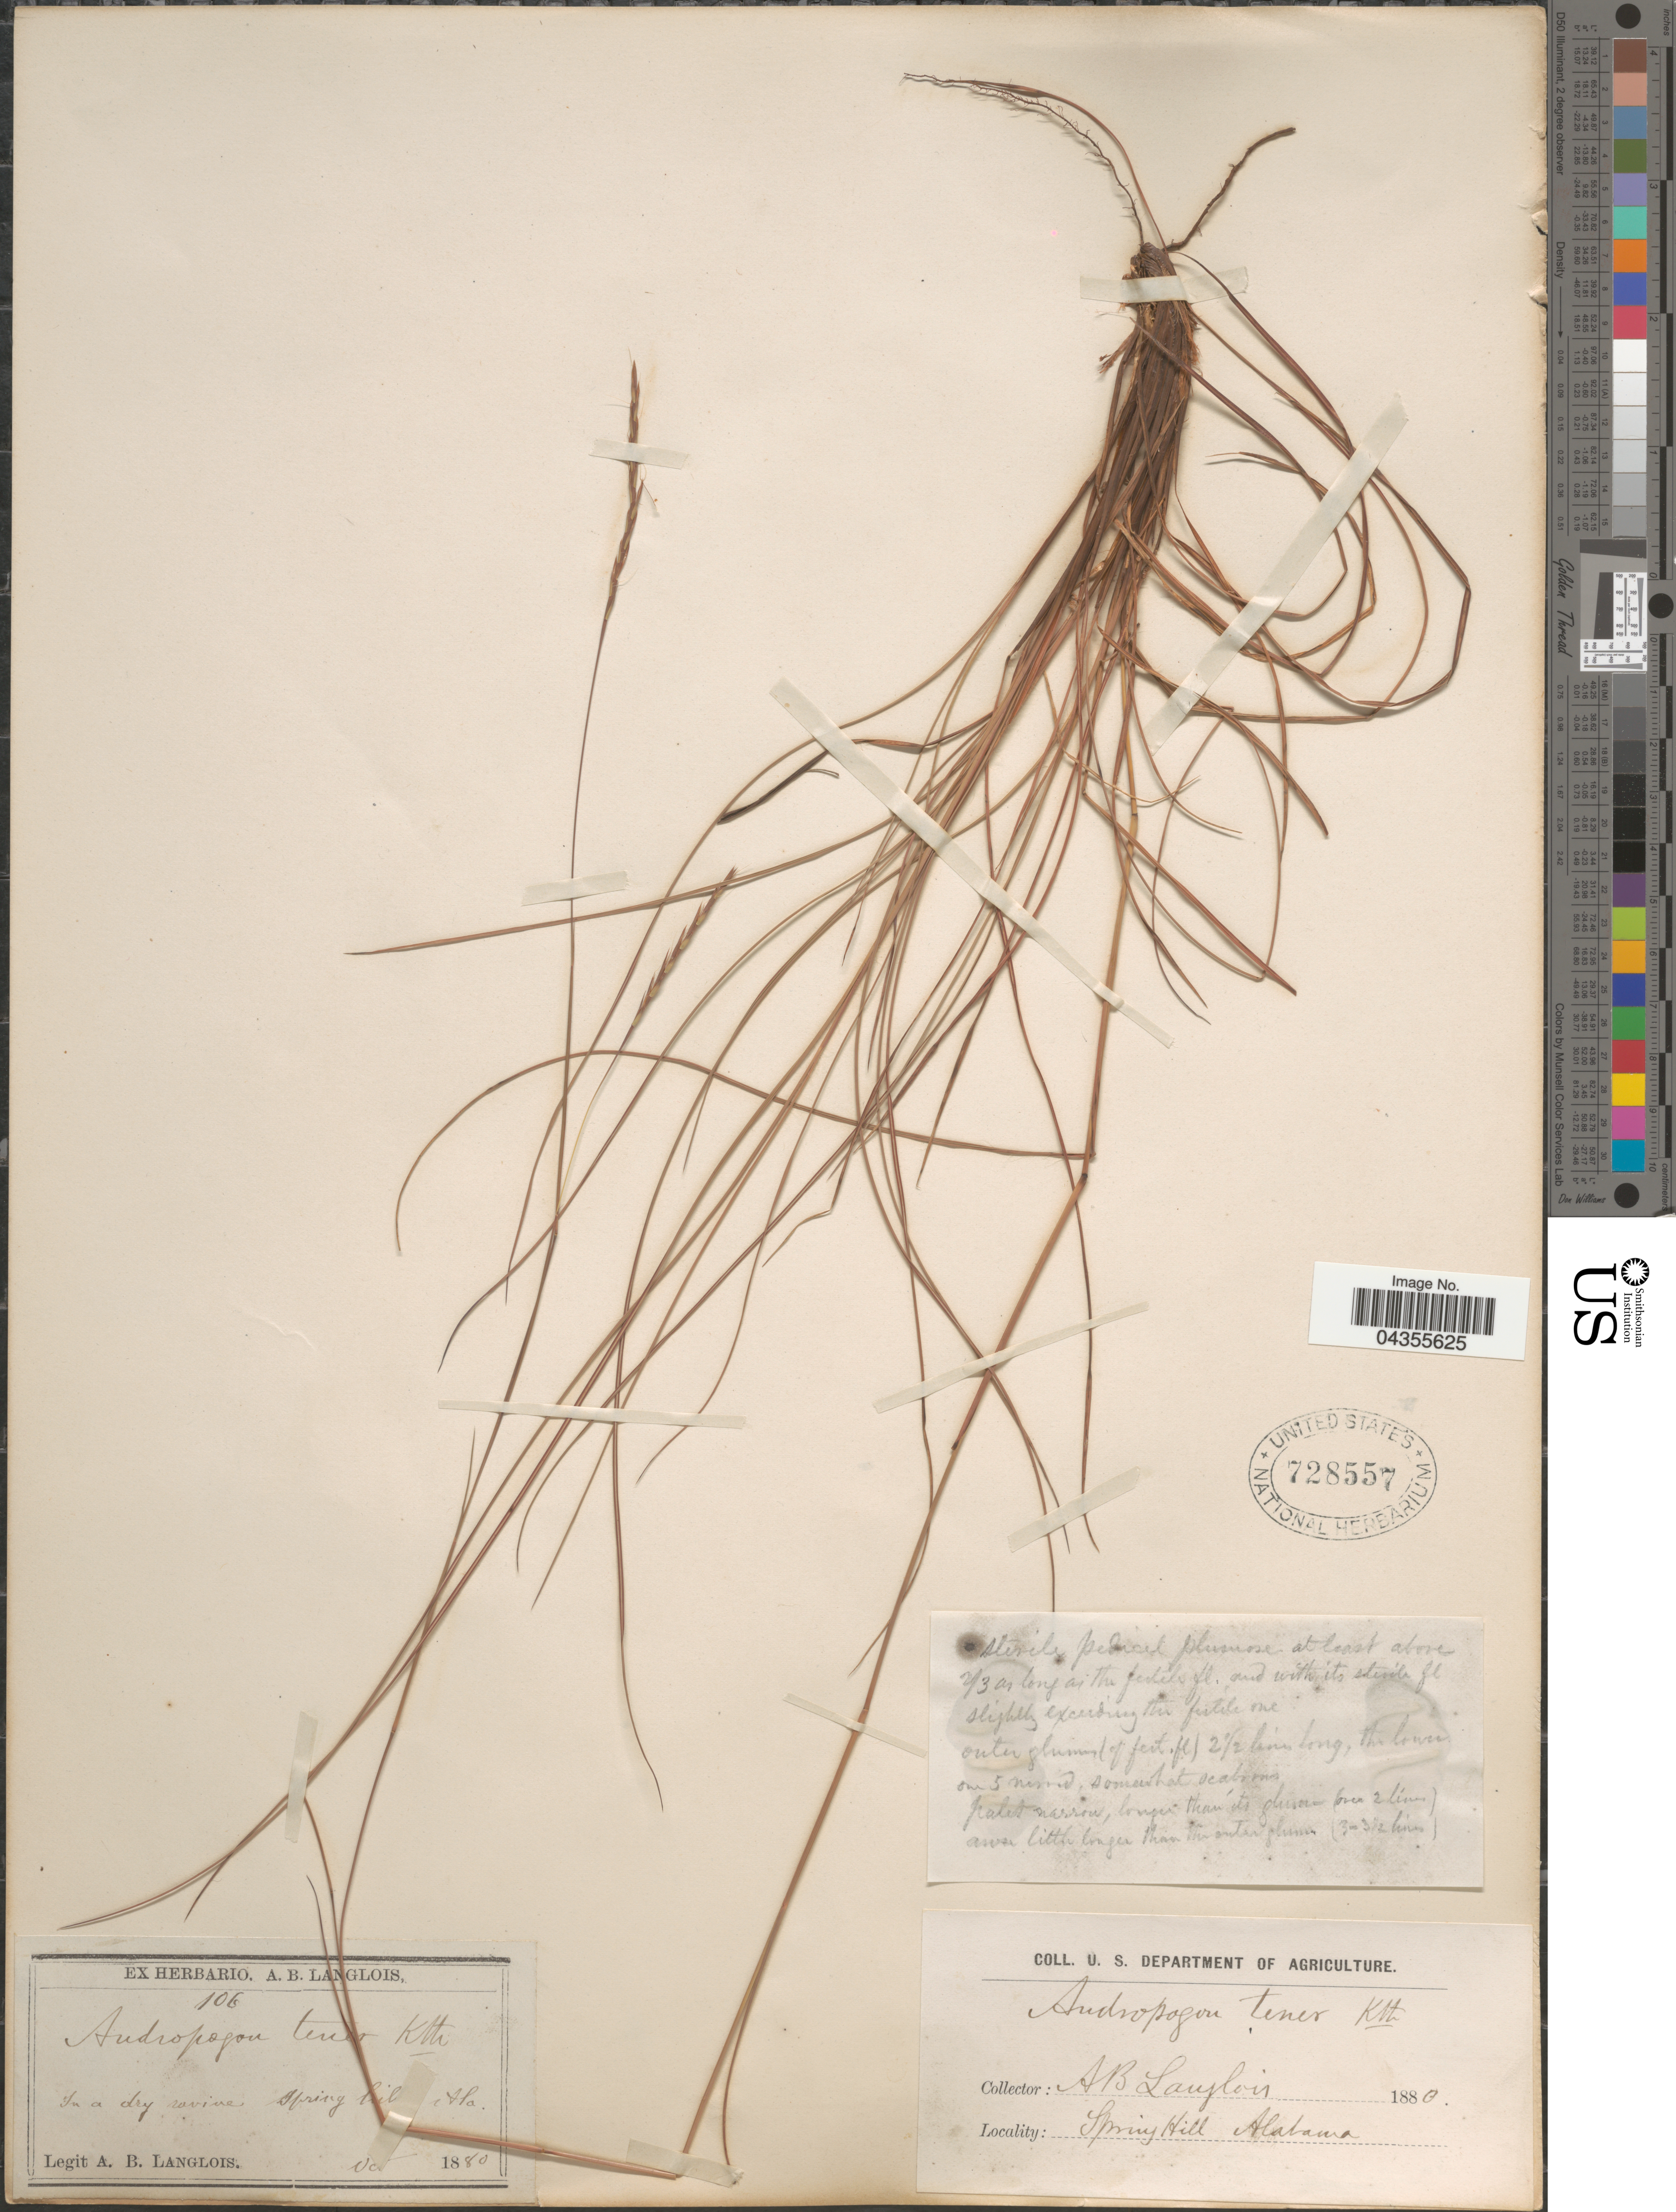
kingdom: Plantae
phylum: Tracheophyta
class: Liliopsida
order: Poales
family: Poaceae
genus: Schizachyrium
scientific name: Schizachyrium tenerum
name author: Nees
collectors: A. Langlois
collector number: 106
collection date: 1880-10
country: United States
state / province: Alabama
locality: In a dry ravine Spring Hill Alabama.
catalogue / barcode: US 728557